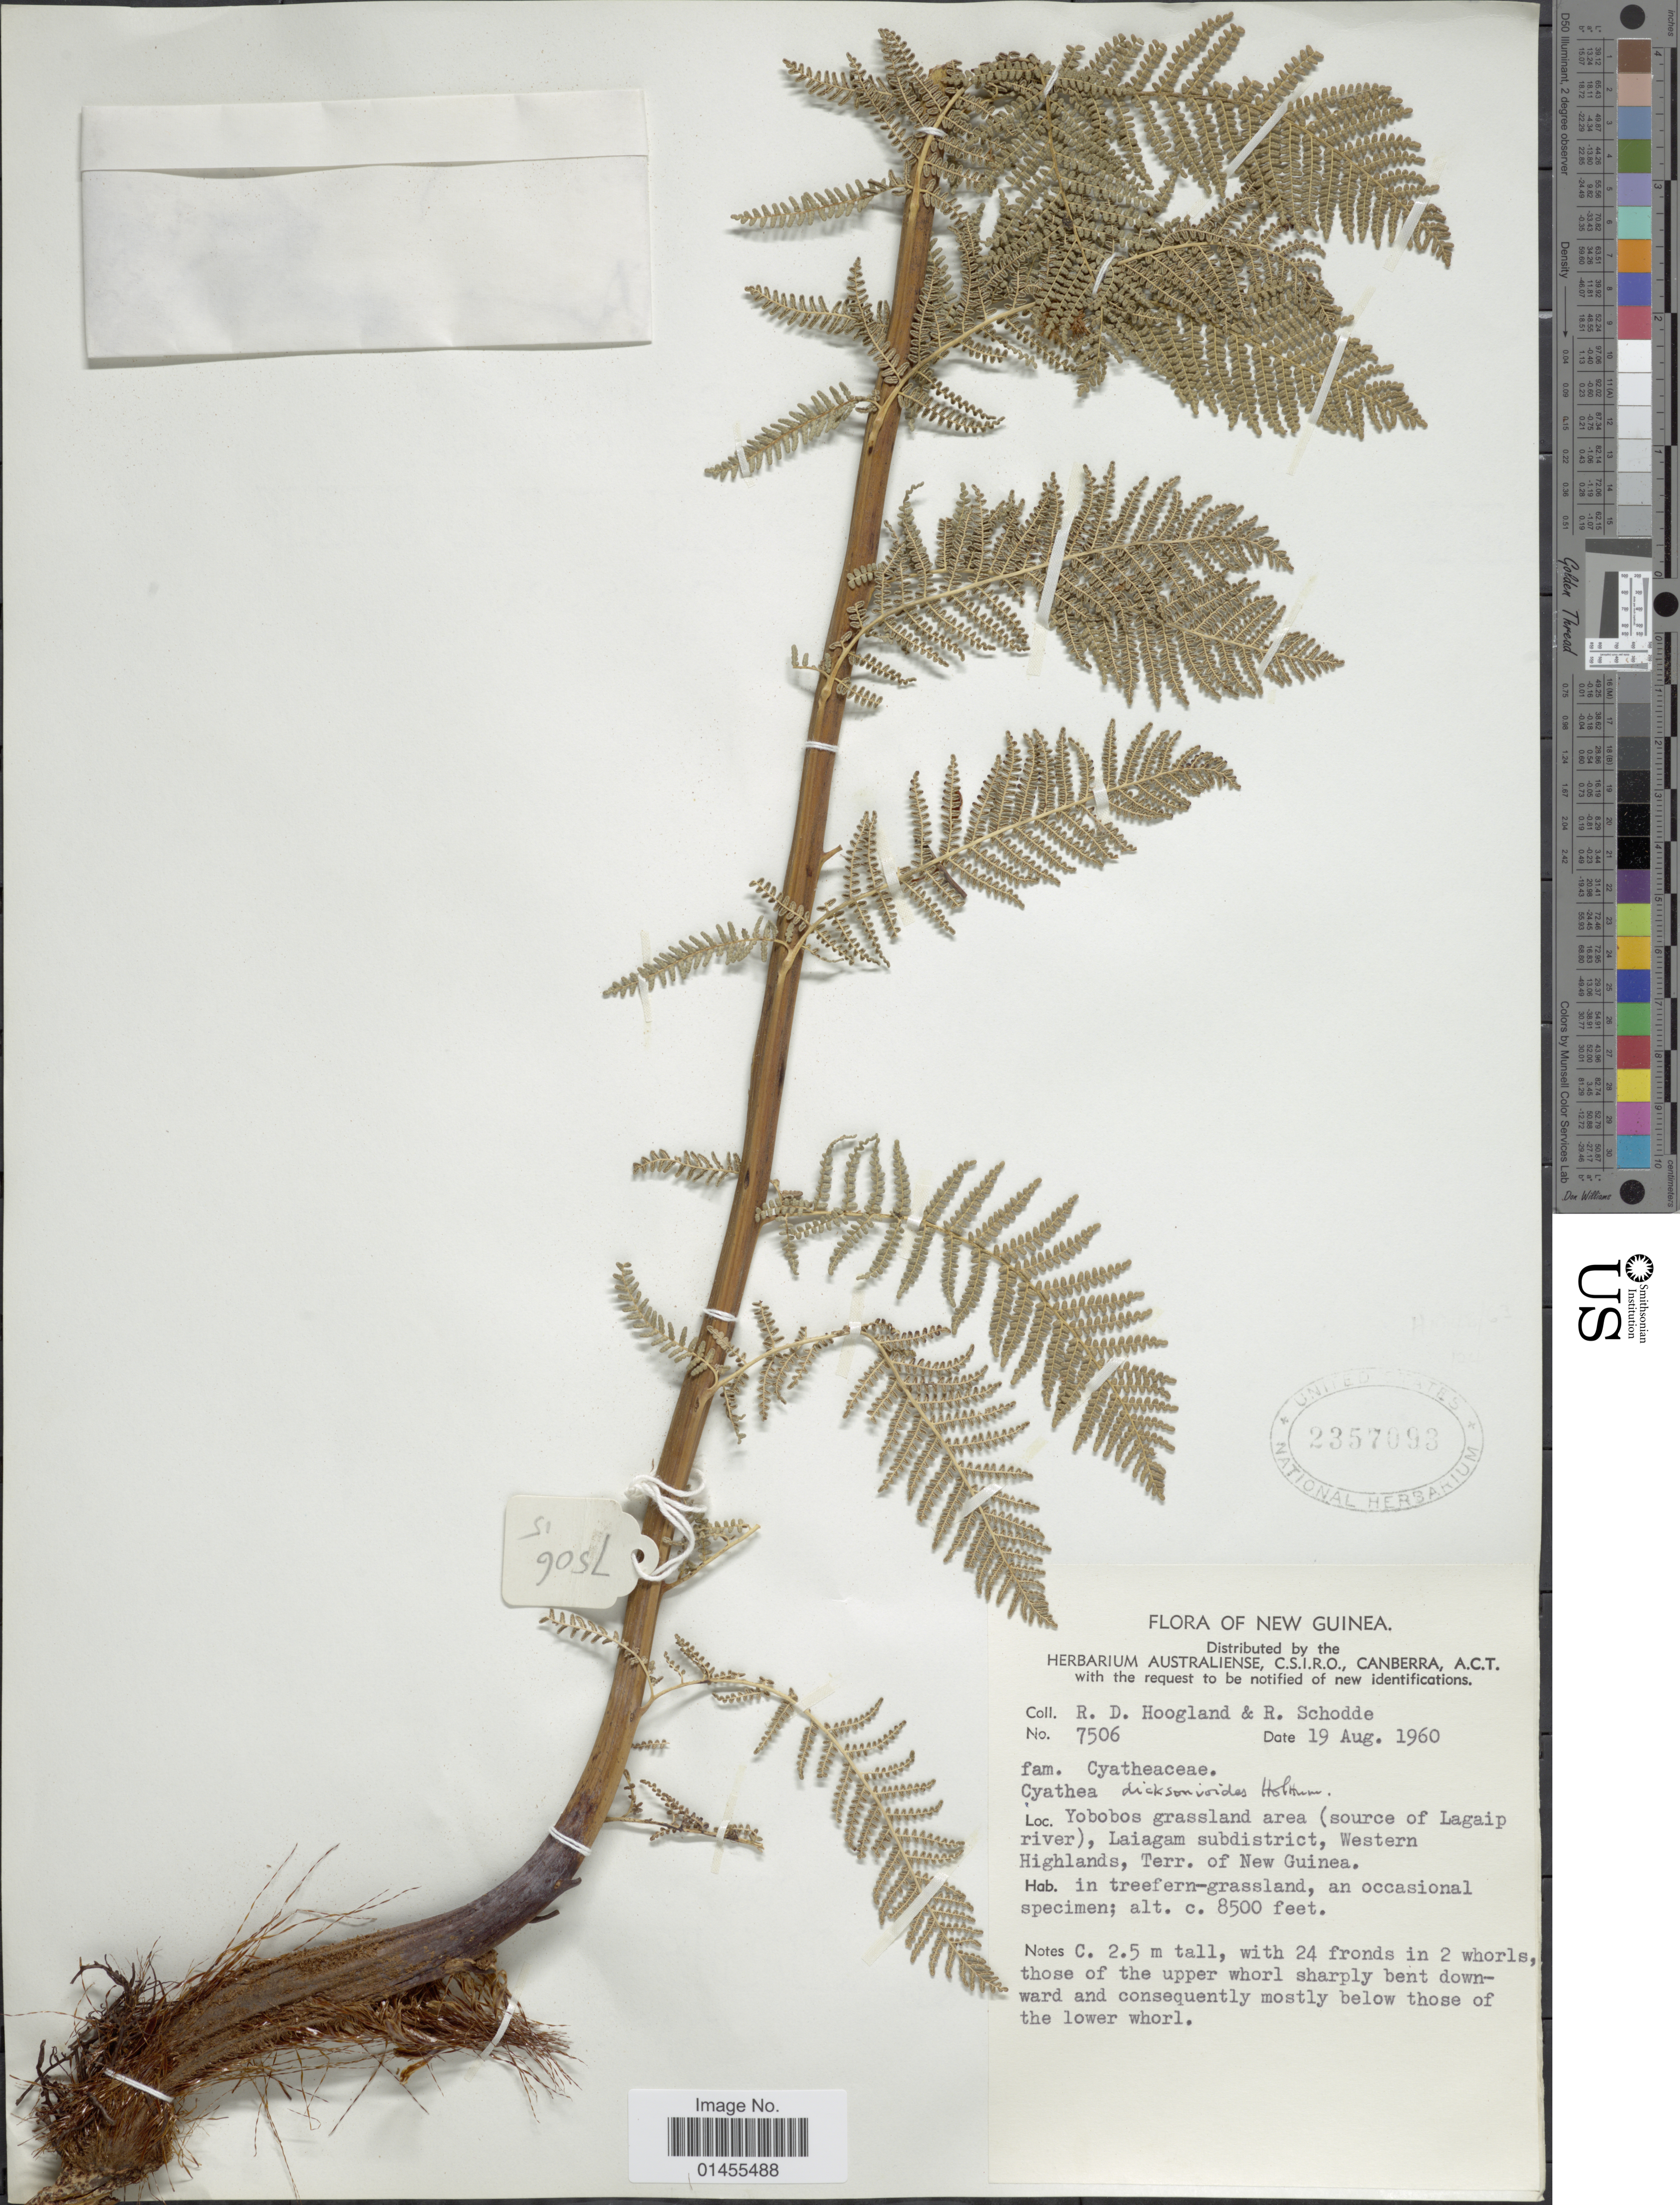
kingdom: Plantae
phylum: Tracheophyta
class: Polypodiopsida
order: Cyatheales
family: Cyatheaceae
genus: Alsophila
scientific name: Alsophila dicksonioides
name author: (Holttum) R.M. Tryon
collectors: R. D. Hoogland & R. Schodde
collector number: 7506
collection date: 1960-08-19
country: Papua New Guinea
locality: New Guinea, Yobobos grassland area (source of Lagaip river), Laiagam subdistrict, Western Highlands, Terr. of New Guinea.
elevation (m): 2591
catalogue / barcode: US 2357093